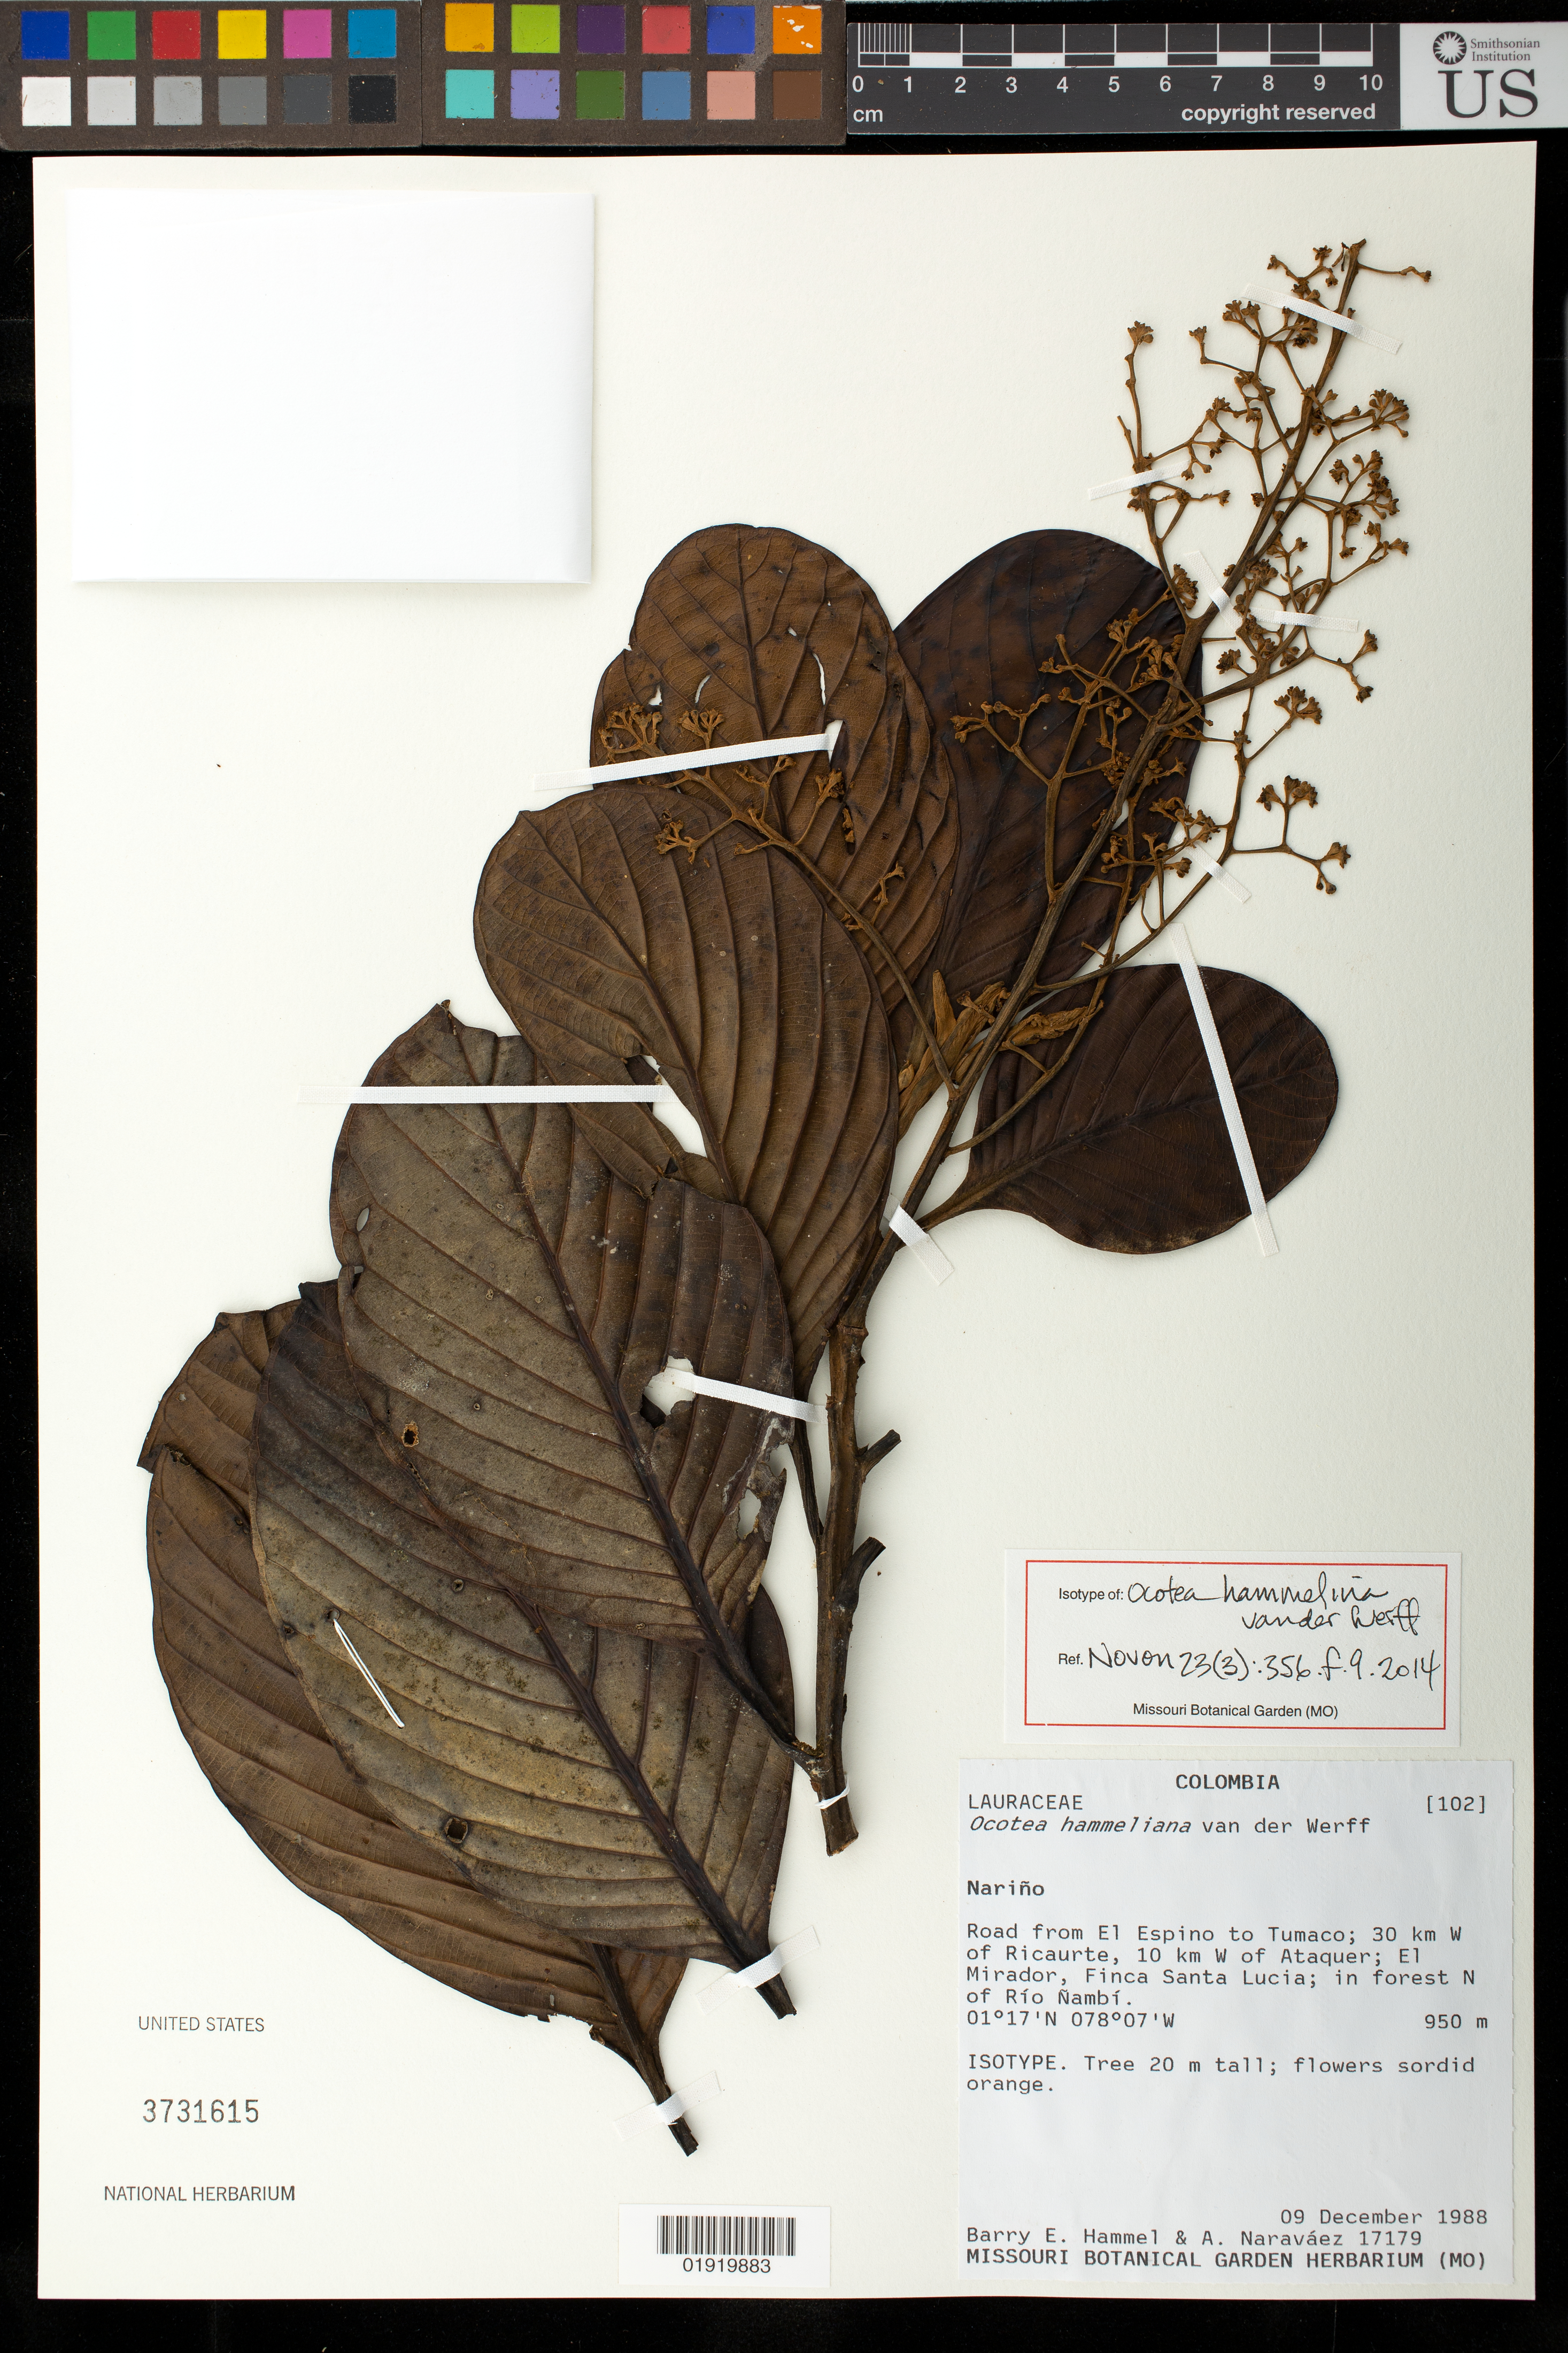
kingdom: Plantae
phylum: Tracheophyta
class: Magnoliopsida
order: Laurales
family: Lauraceae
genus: Ocotea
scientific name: Ocotea hammeliana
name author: van der Werff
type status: Isotype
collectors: B. Hammel & A. Navaraez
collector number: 17179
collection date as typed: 09 Dec 1988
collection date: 1988-12-09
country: Colombia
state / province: Nariño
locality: Nariño. Road from El Espino to Tumaco, 30 km W of Ricaurte, 10 km W of Ataquer, El Mirador, Finca Santa Lucia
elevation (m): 950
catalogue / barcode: US 3731615